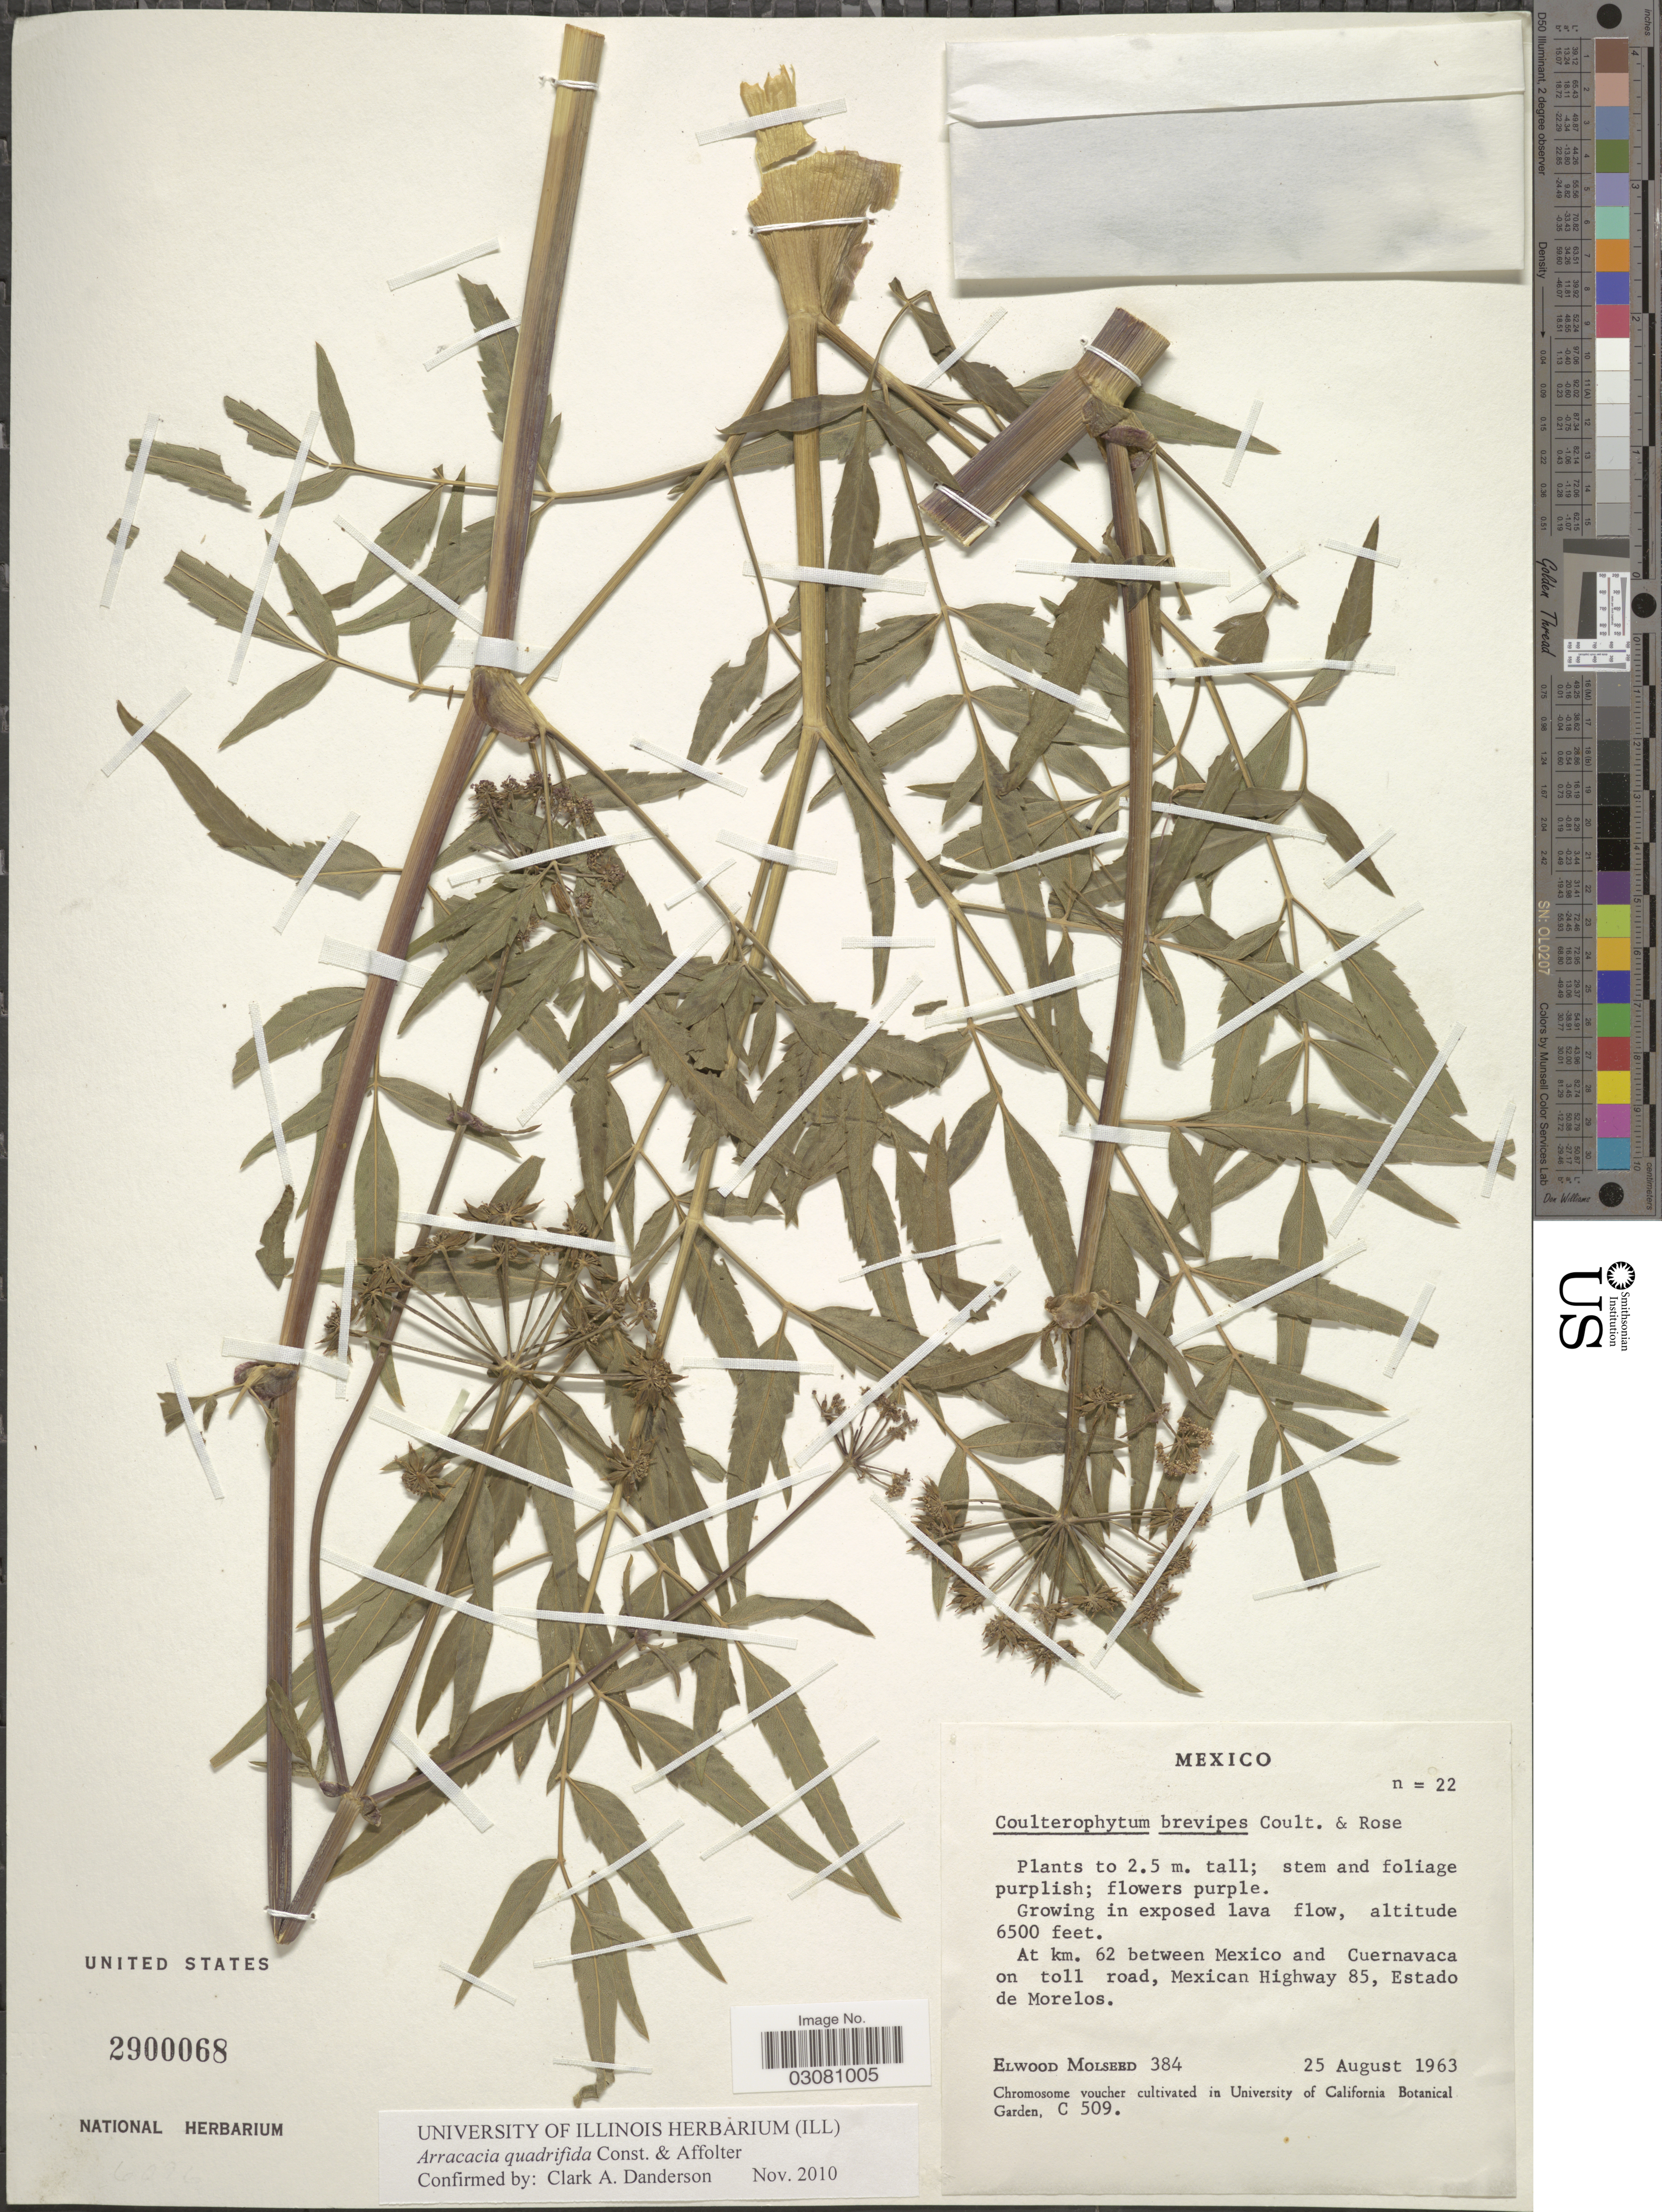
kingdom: Plantae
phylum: Tracheophyta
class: Magnoliopsida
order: Apiales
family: Apiaceae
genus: Arracacia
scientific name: Arracacia quadrifida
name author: Constance & Affolter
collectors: E. Molseed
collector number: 384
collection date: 1963-08-25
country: Mexico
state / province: Morelos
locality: At km. 62 between Mexico and Cuernavaca on toll road, Mexican Highway 85.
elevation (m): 1981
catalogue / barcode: US 2900068